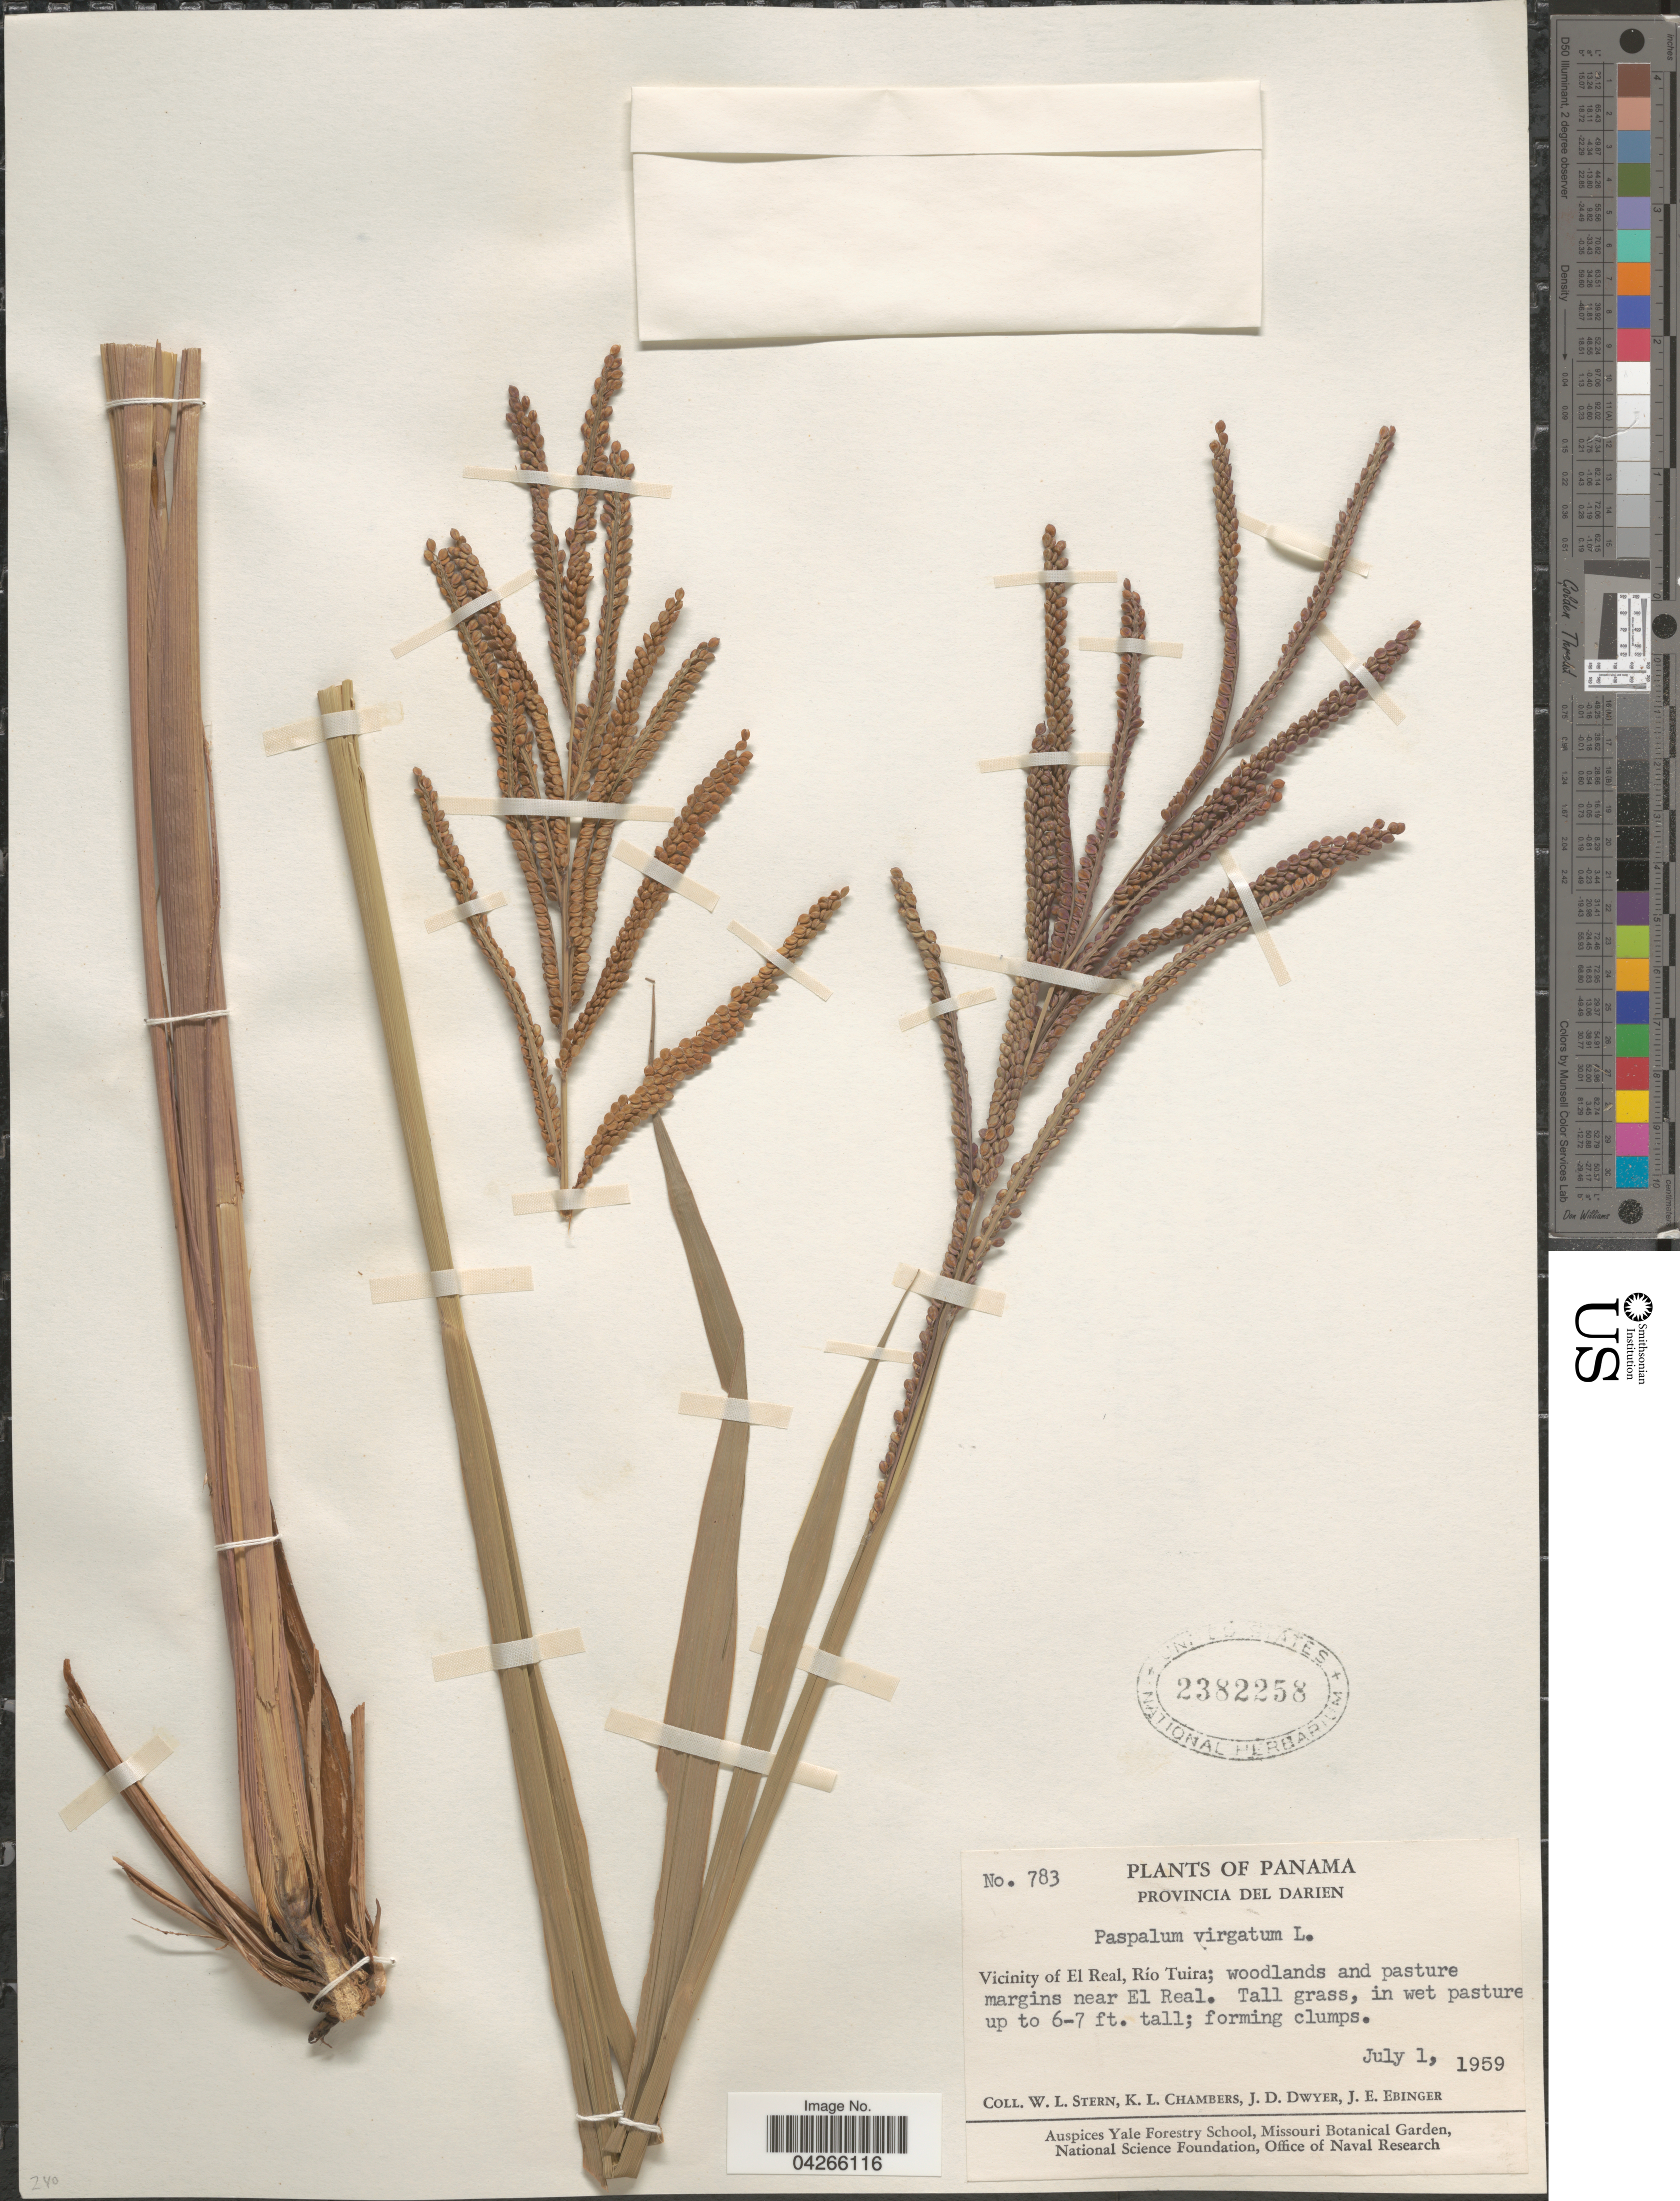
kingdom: Plantae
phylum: Tracheophyta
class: Liliopsida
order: Poales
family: Poaceae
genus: Paspalum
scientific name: Paspalum virgatum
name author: L.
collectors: W. L. Stern, K. Chambers, J. D. Dwyer & J. Ebinger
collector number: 783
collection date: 1959-07-01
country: Panama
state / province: Darien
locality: Vicinity of El Real, Río Tuira; woodlands and pasture margins near El Real.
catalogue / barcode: US 2382258